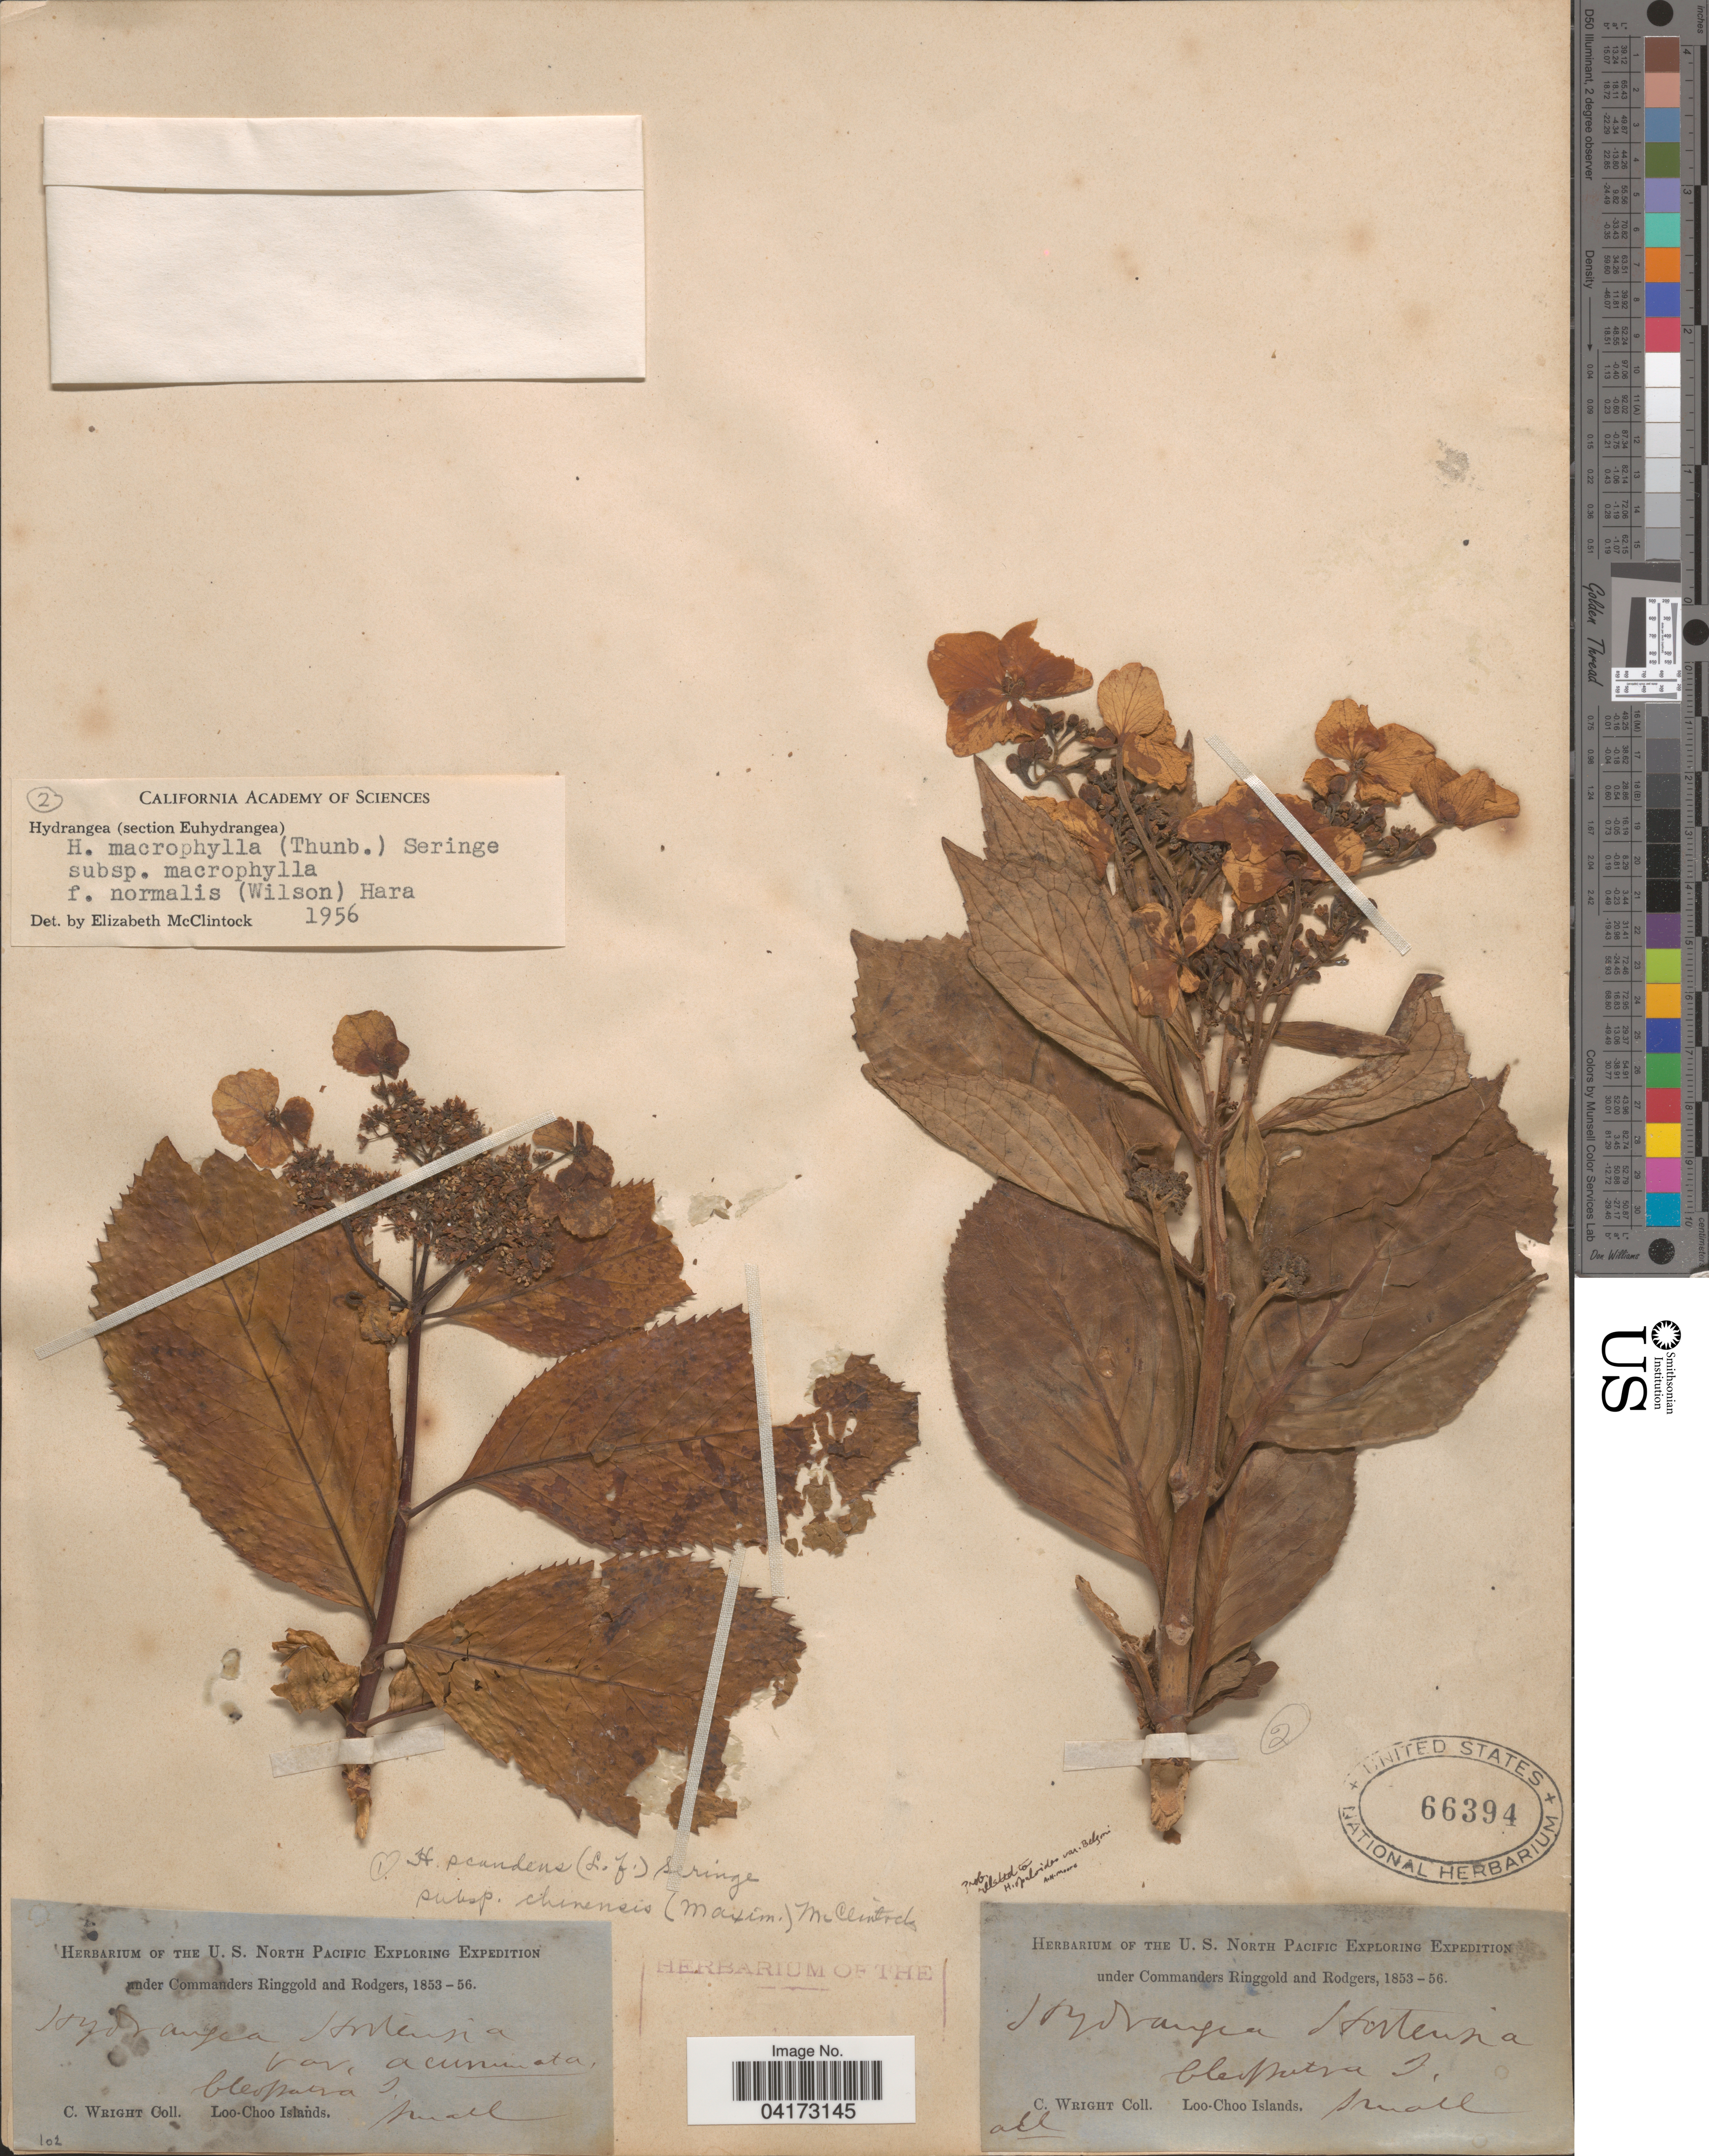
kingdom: Plantae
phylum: Tracheophyta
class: Magnoliopsida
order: Cornales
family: Hydrangeaceae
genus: Hydrangea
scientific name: Hydrangea macrophylla subsp. macrophylla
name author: (Thunb.) Ser.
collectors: C. Wright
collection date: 1853/1856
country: Japan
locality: U. S. North Pacific Exploring Expedition. Loo-Choo Islands.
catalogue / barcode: US 66394